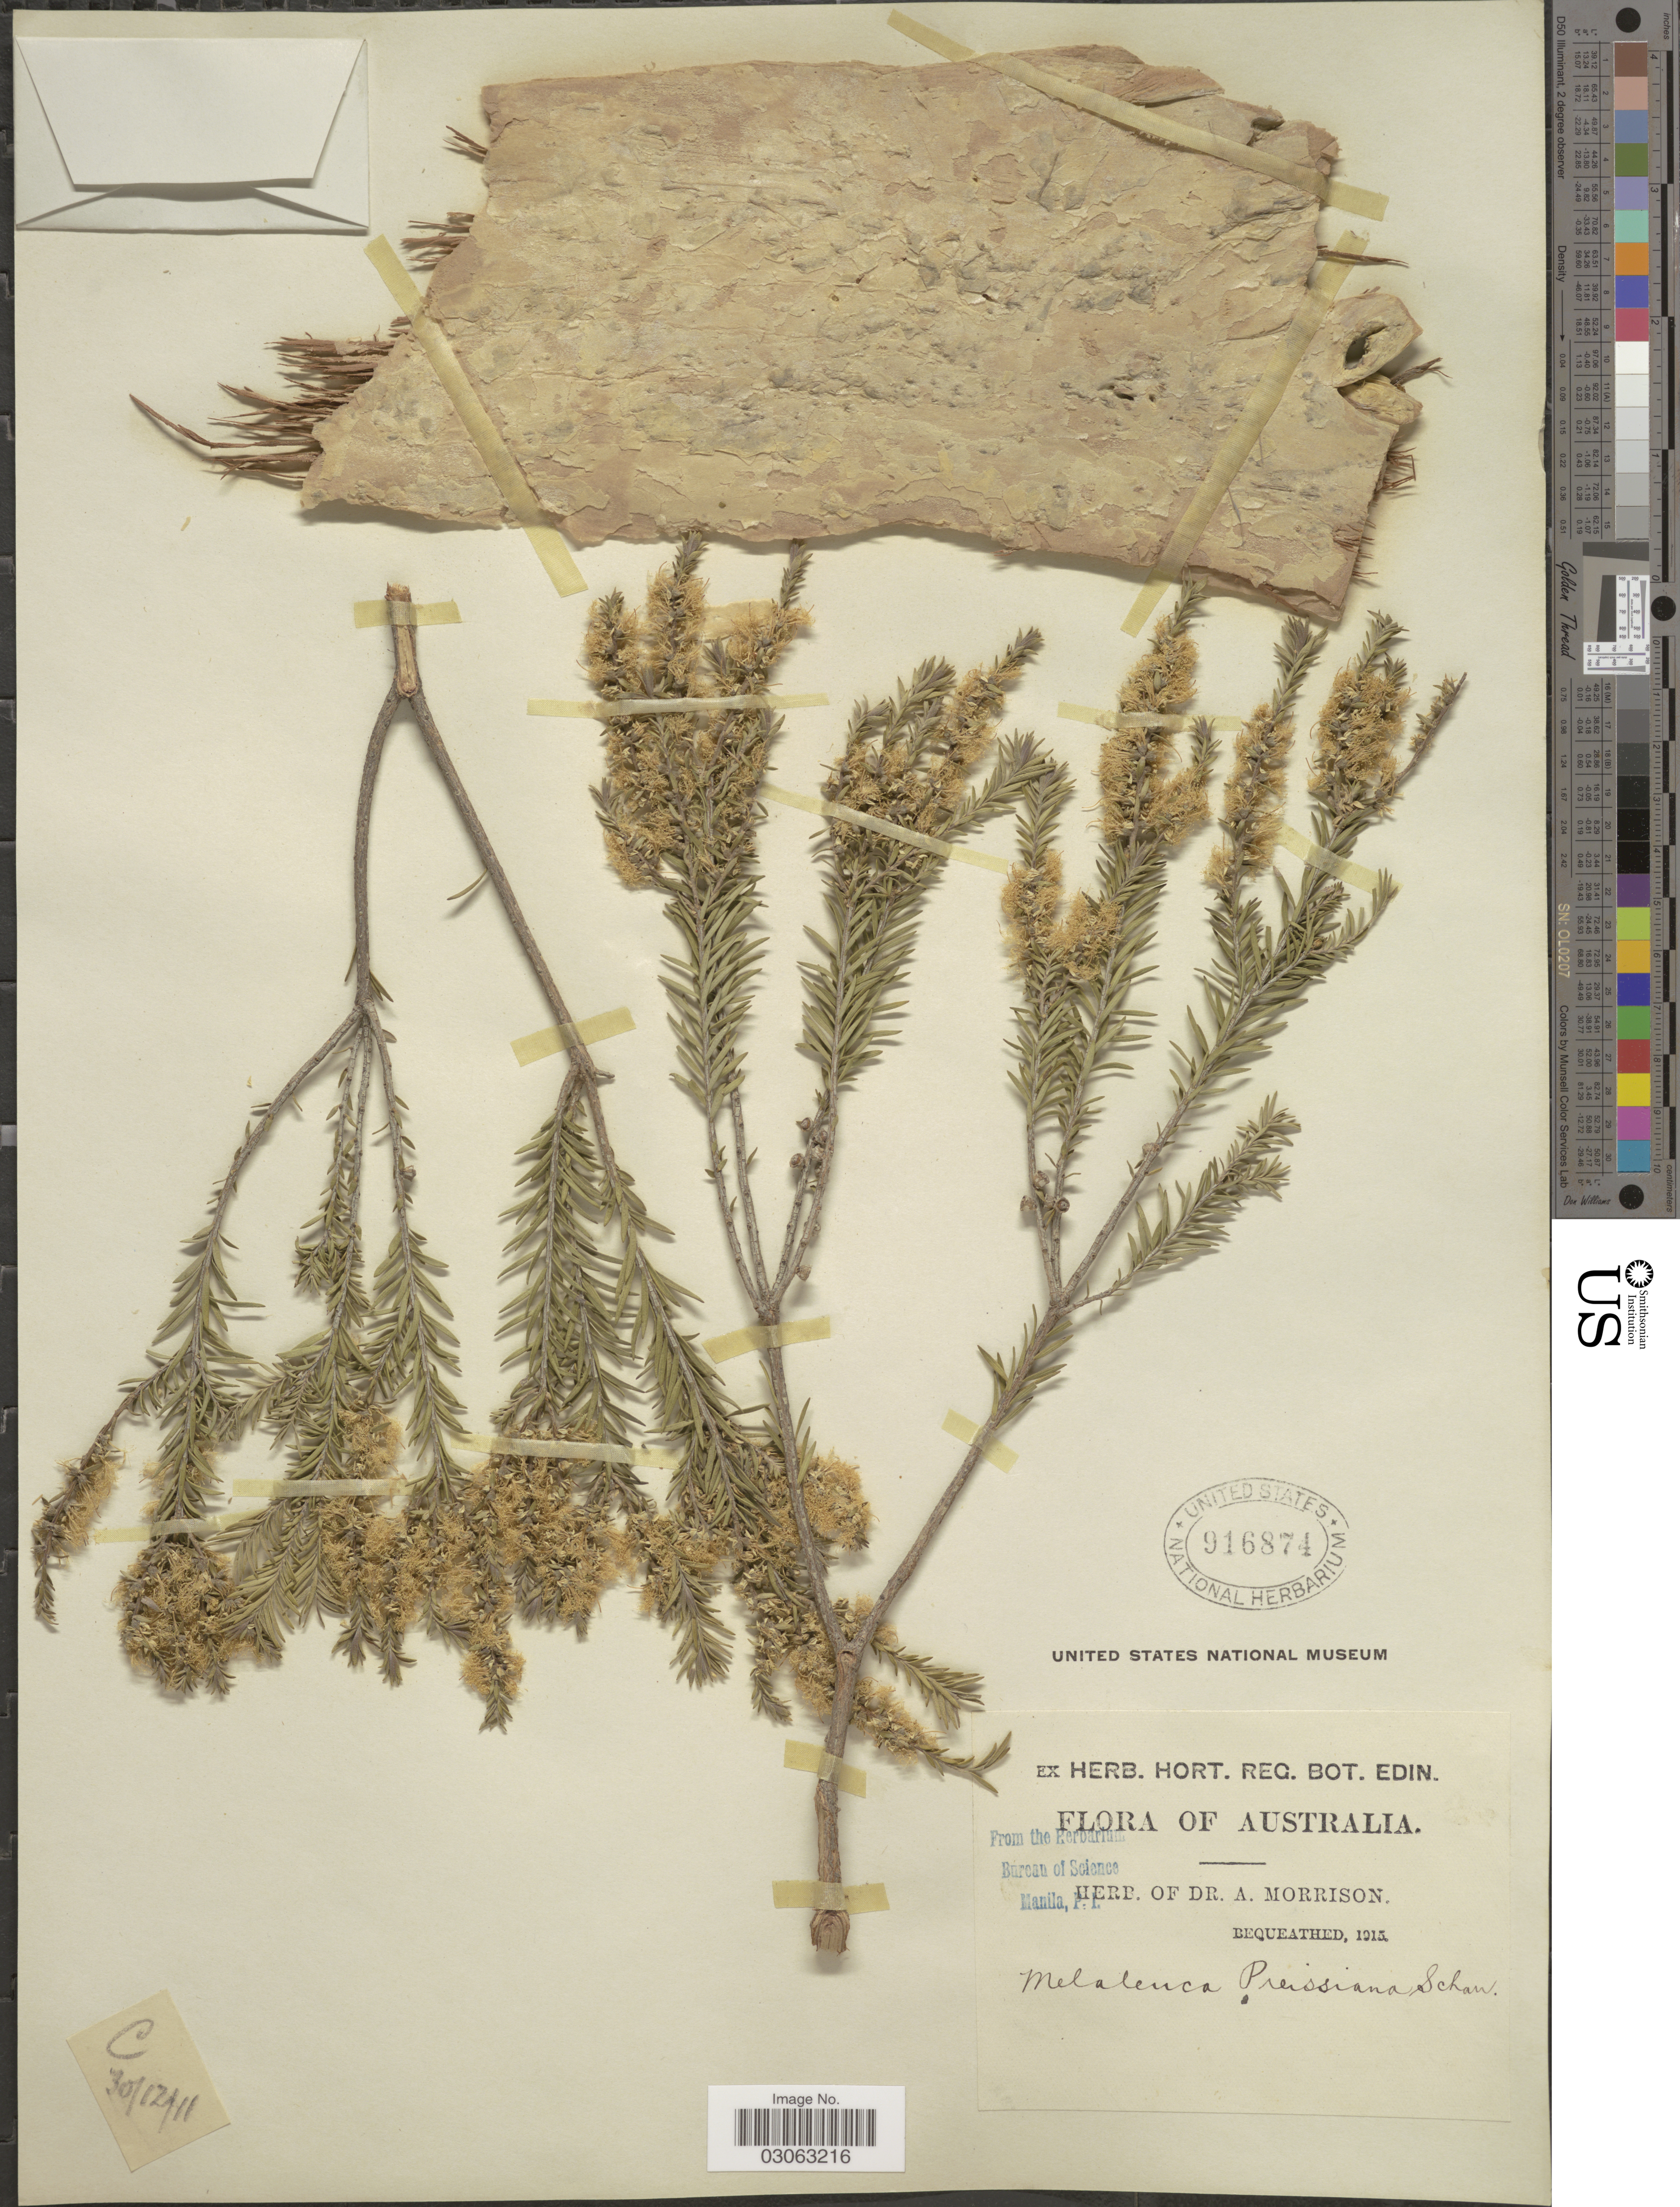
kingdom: Plantae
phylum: Tracheophyta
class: Magnoliopsida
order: Myrtales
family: Myrtaceae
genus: Melaleuca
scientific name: Melaleuca preissiana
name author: Schauer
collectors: ex herb. Dr. A. Morrison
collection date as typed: Transcribed d/m/y: 30/12/11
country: Australia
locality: C [unsure placement]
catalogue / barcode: US 916874